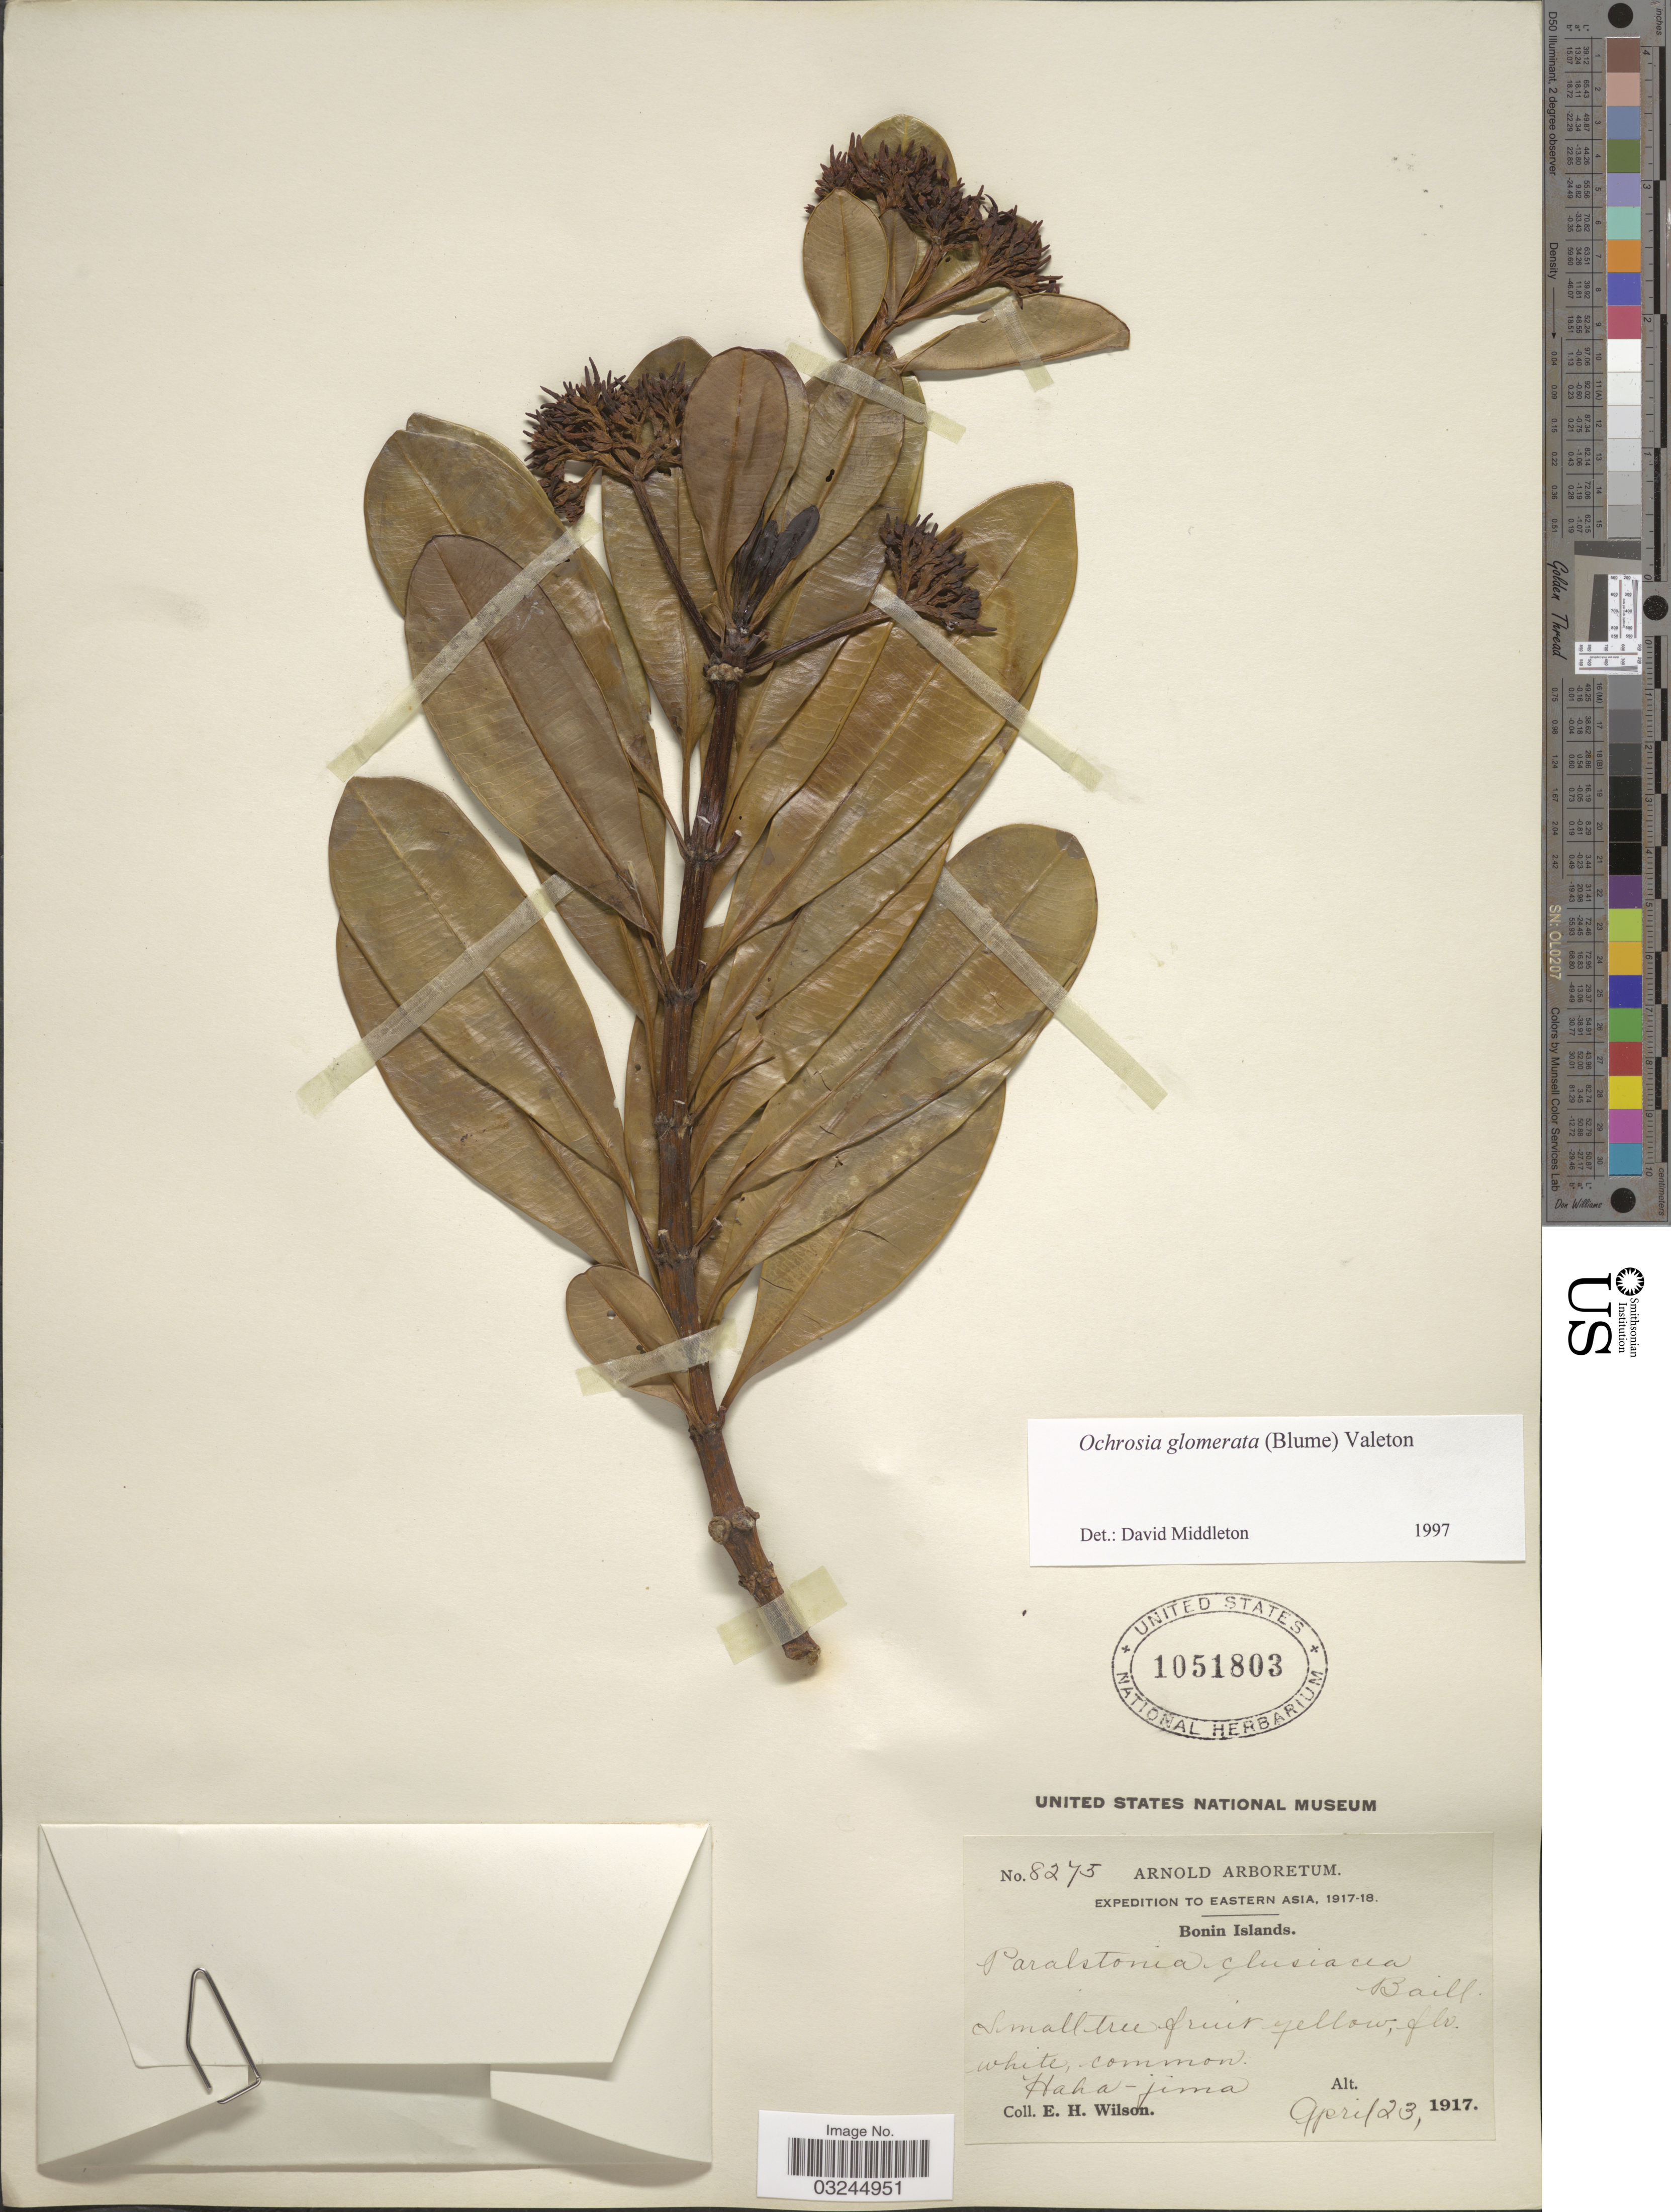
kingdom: Plantae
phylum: Tracheophyta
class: Magnoliopsida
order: Gentianales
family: Apocynaceae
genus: Ochrosia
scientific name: Ochrosia glomerata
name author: (Blume) F. Muell.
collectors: E. Wilson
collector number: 8275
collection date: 1917-04-23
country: Japan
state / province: Tokyo, Federal City of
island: Bonin Islands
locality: Bonin Islands. Haha-jima.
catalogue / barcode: US 1051803